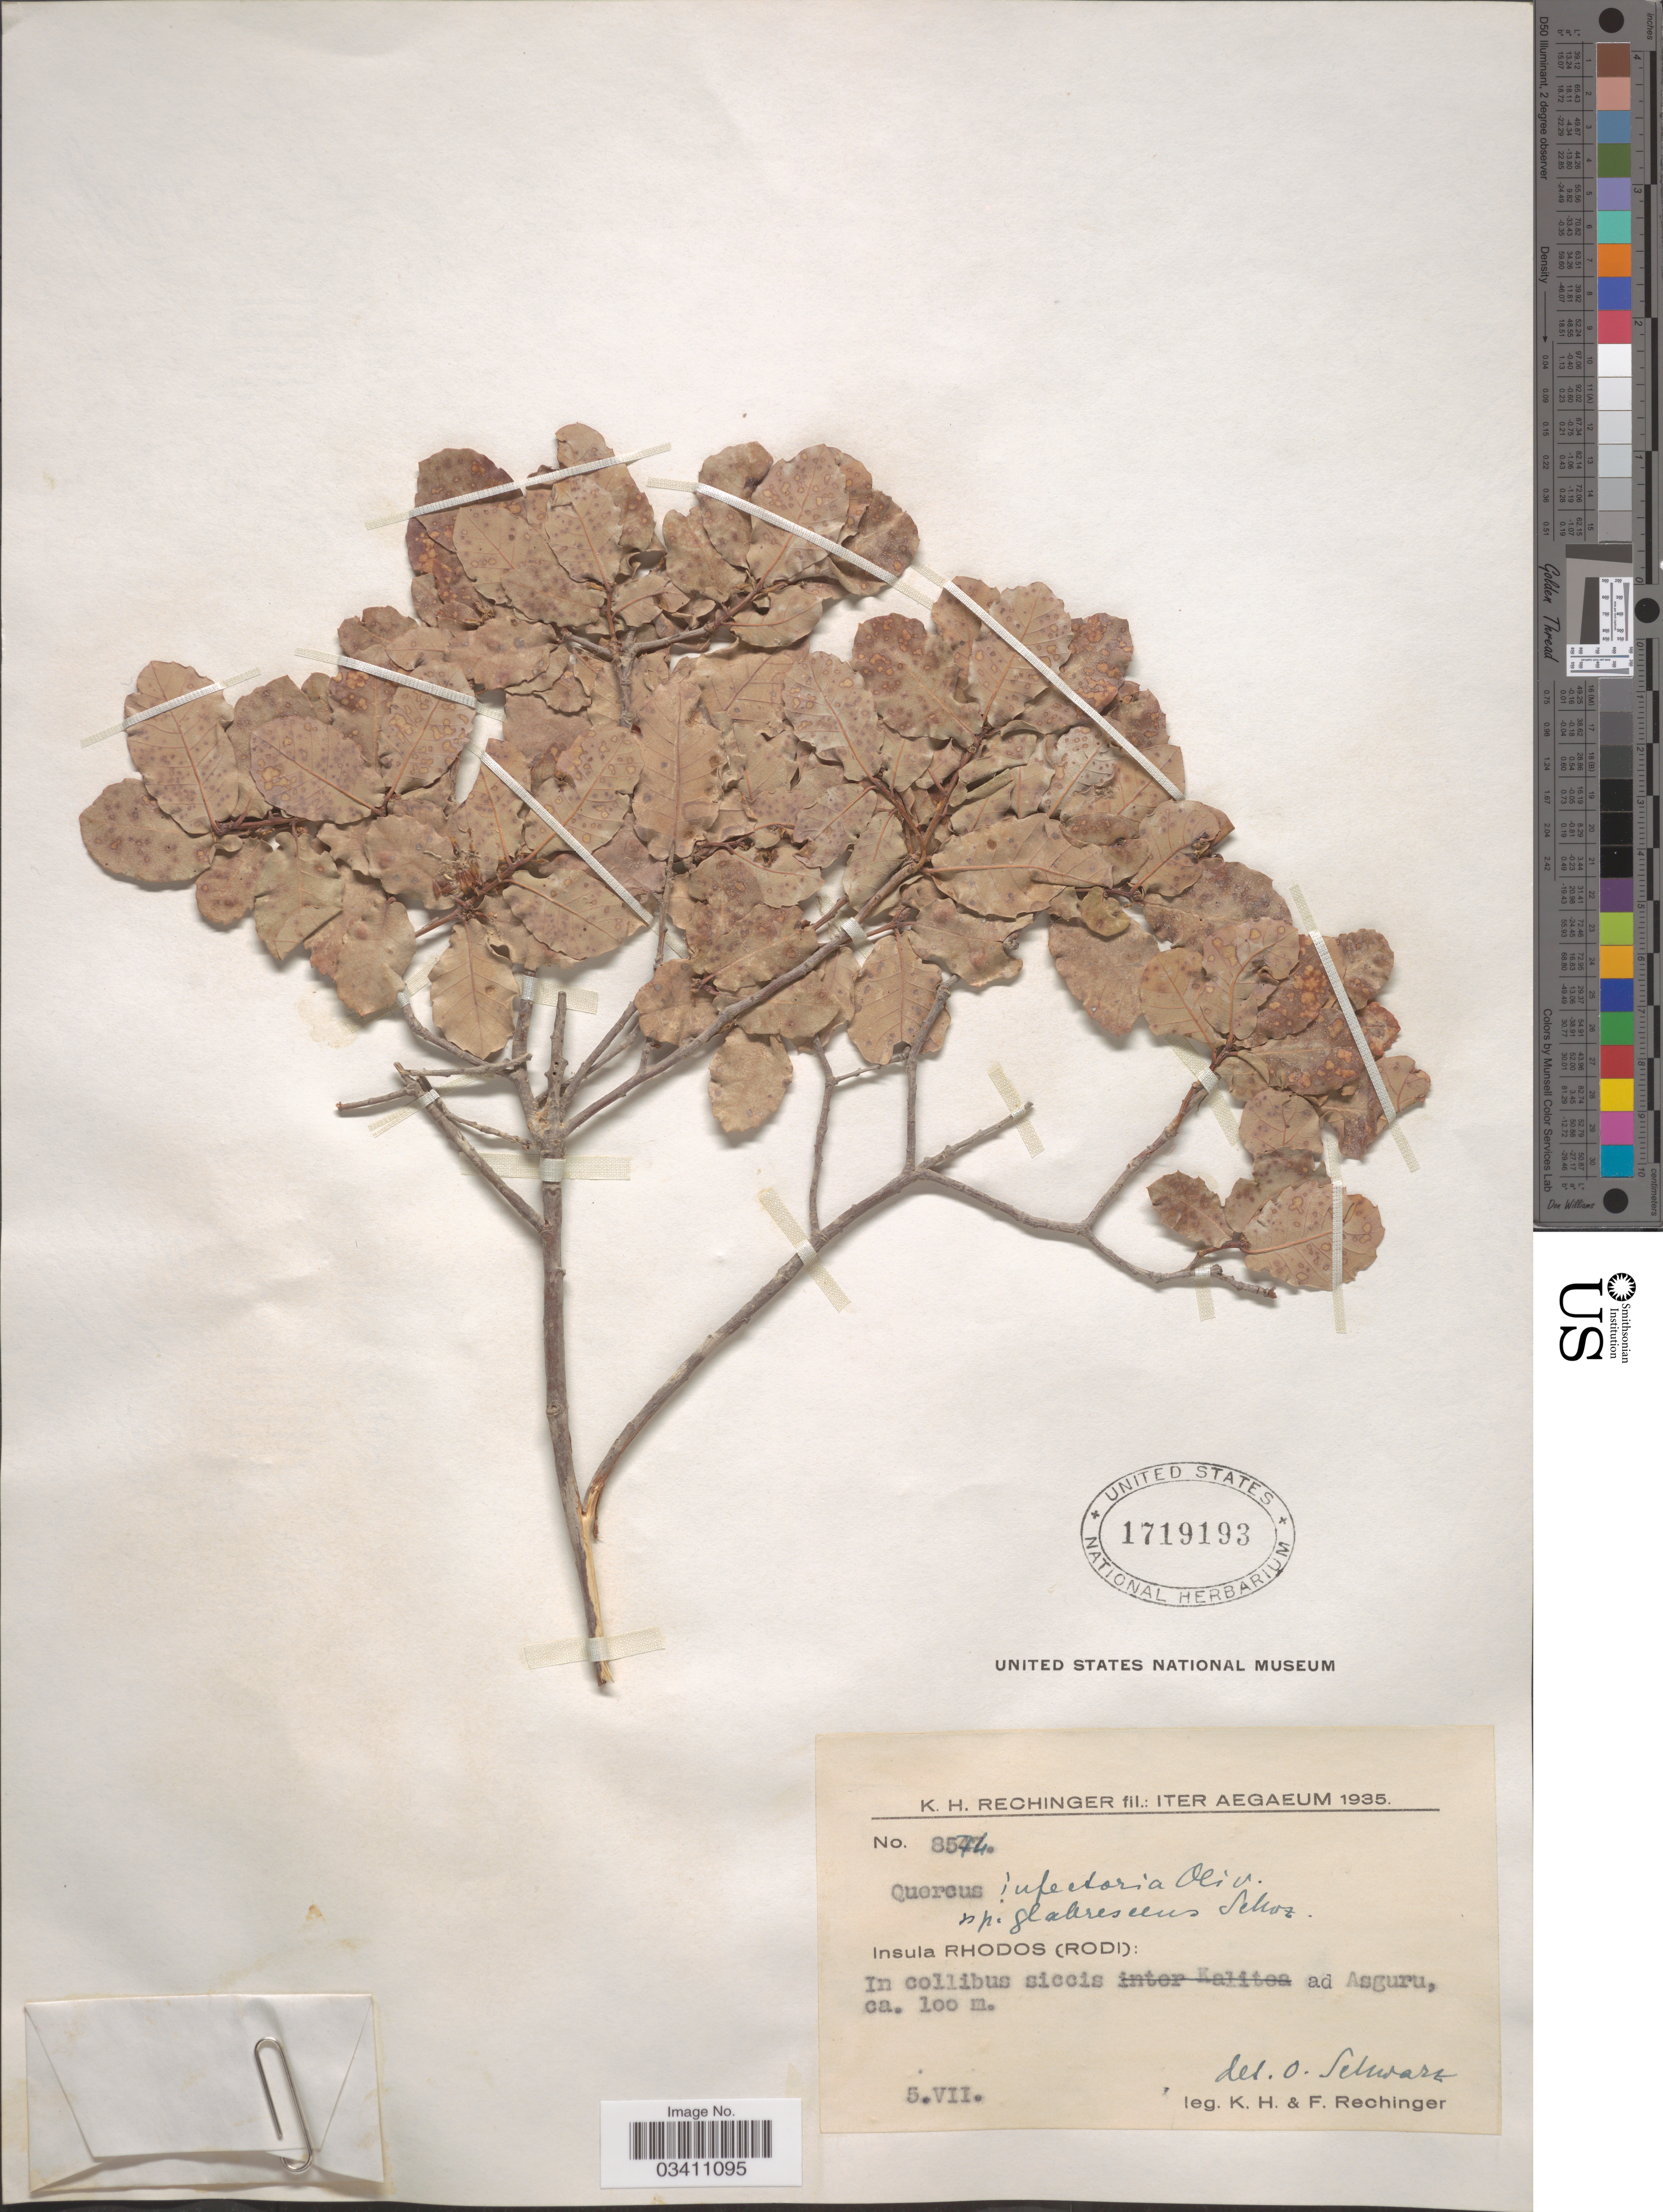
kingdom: Plantae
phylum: Tracheophyta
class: Magnoliopsida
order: Fagales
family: Fagaceae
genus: Quercus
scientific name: Quercus infectoria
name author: Olivier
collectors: K. H. Rechinger & F. Rechinger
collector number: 8544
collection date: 1935-08-05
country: Greece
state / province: South Aegean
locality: Aegaeum. Insula Rhodos (Rodi): In collibus siccis ad Asguru.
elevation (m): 100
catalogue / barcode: US 1719193